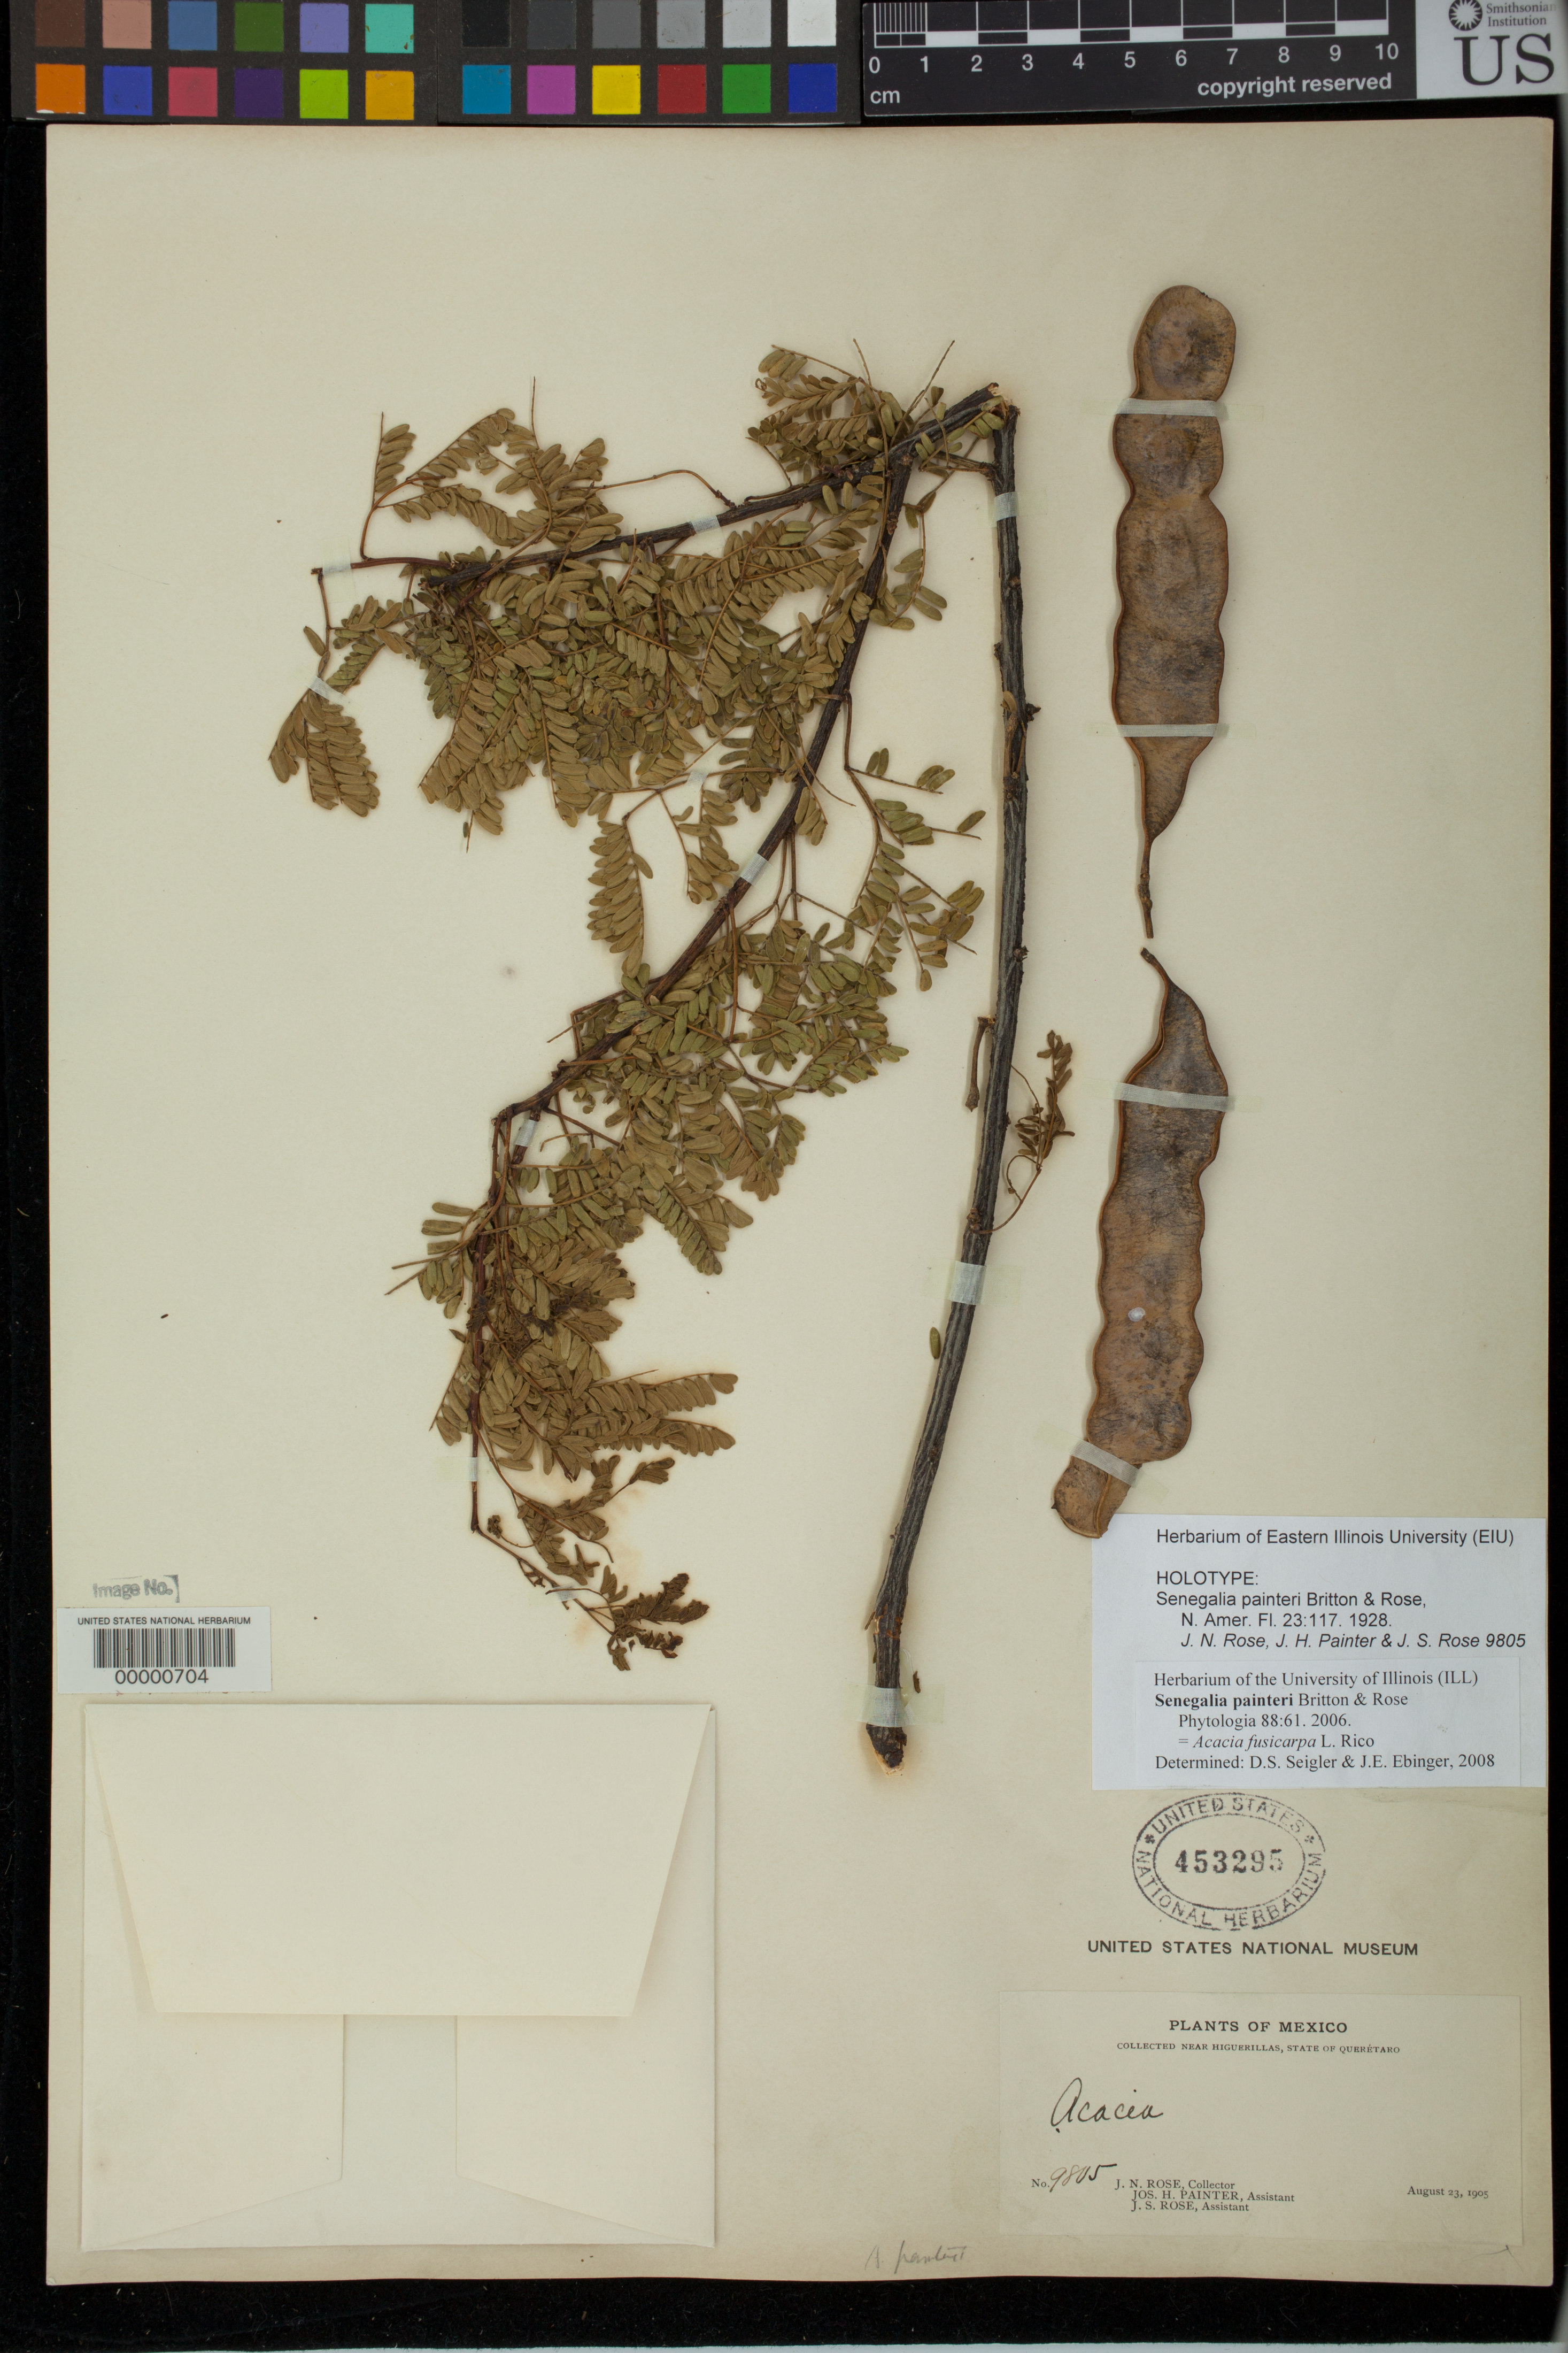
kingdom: Plantae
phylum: Tracheophyta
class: Magnoliopsida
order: Fabales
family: Fabaceae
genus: Senegalia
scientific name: Senegalia painteri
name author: Britton & Rose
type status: Type Collection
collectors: J. N. Rose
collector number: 9805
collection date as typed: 23 Aug 1905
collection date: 1905-08-23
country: Mexico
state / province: Querétaro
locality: Near Higuerillas.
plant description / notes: Herbarium of holotype not indicated in protologue. This US specimen previously recorded as isotype; returned from loan annotated as "holotype" by D.S. Seigler & J.E. Ebinger (2008), but in Seigler et al. 2006 (Phytologia 88: 61) this team cites holotype at NY, isotype at US!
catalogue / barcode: US 453295